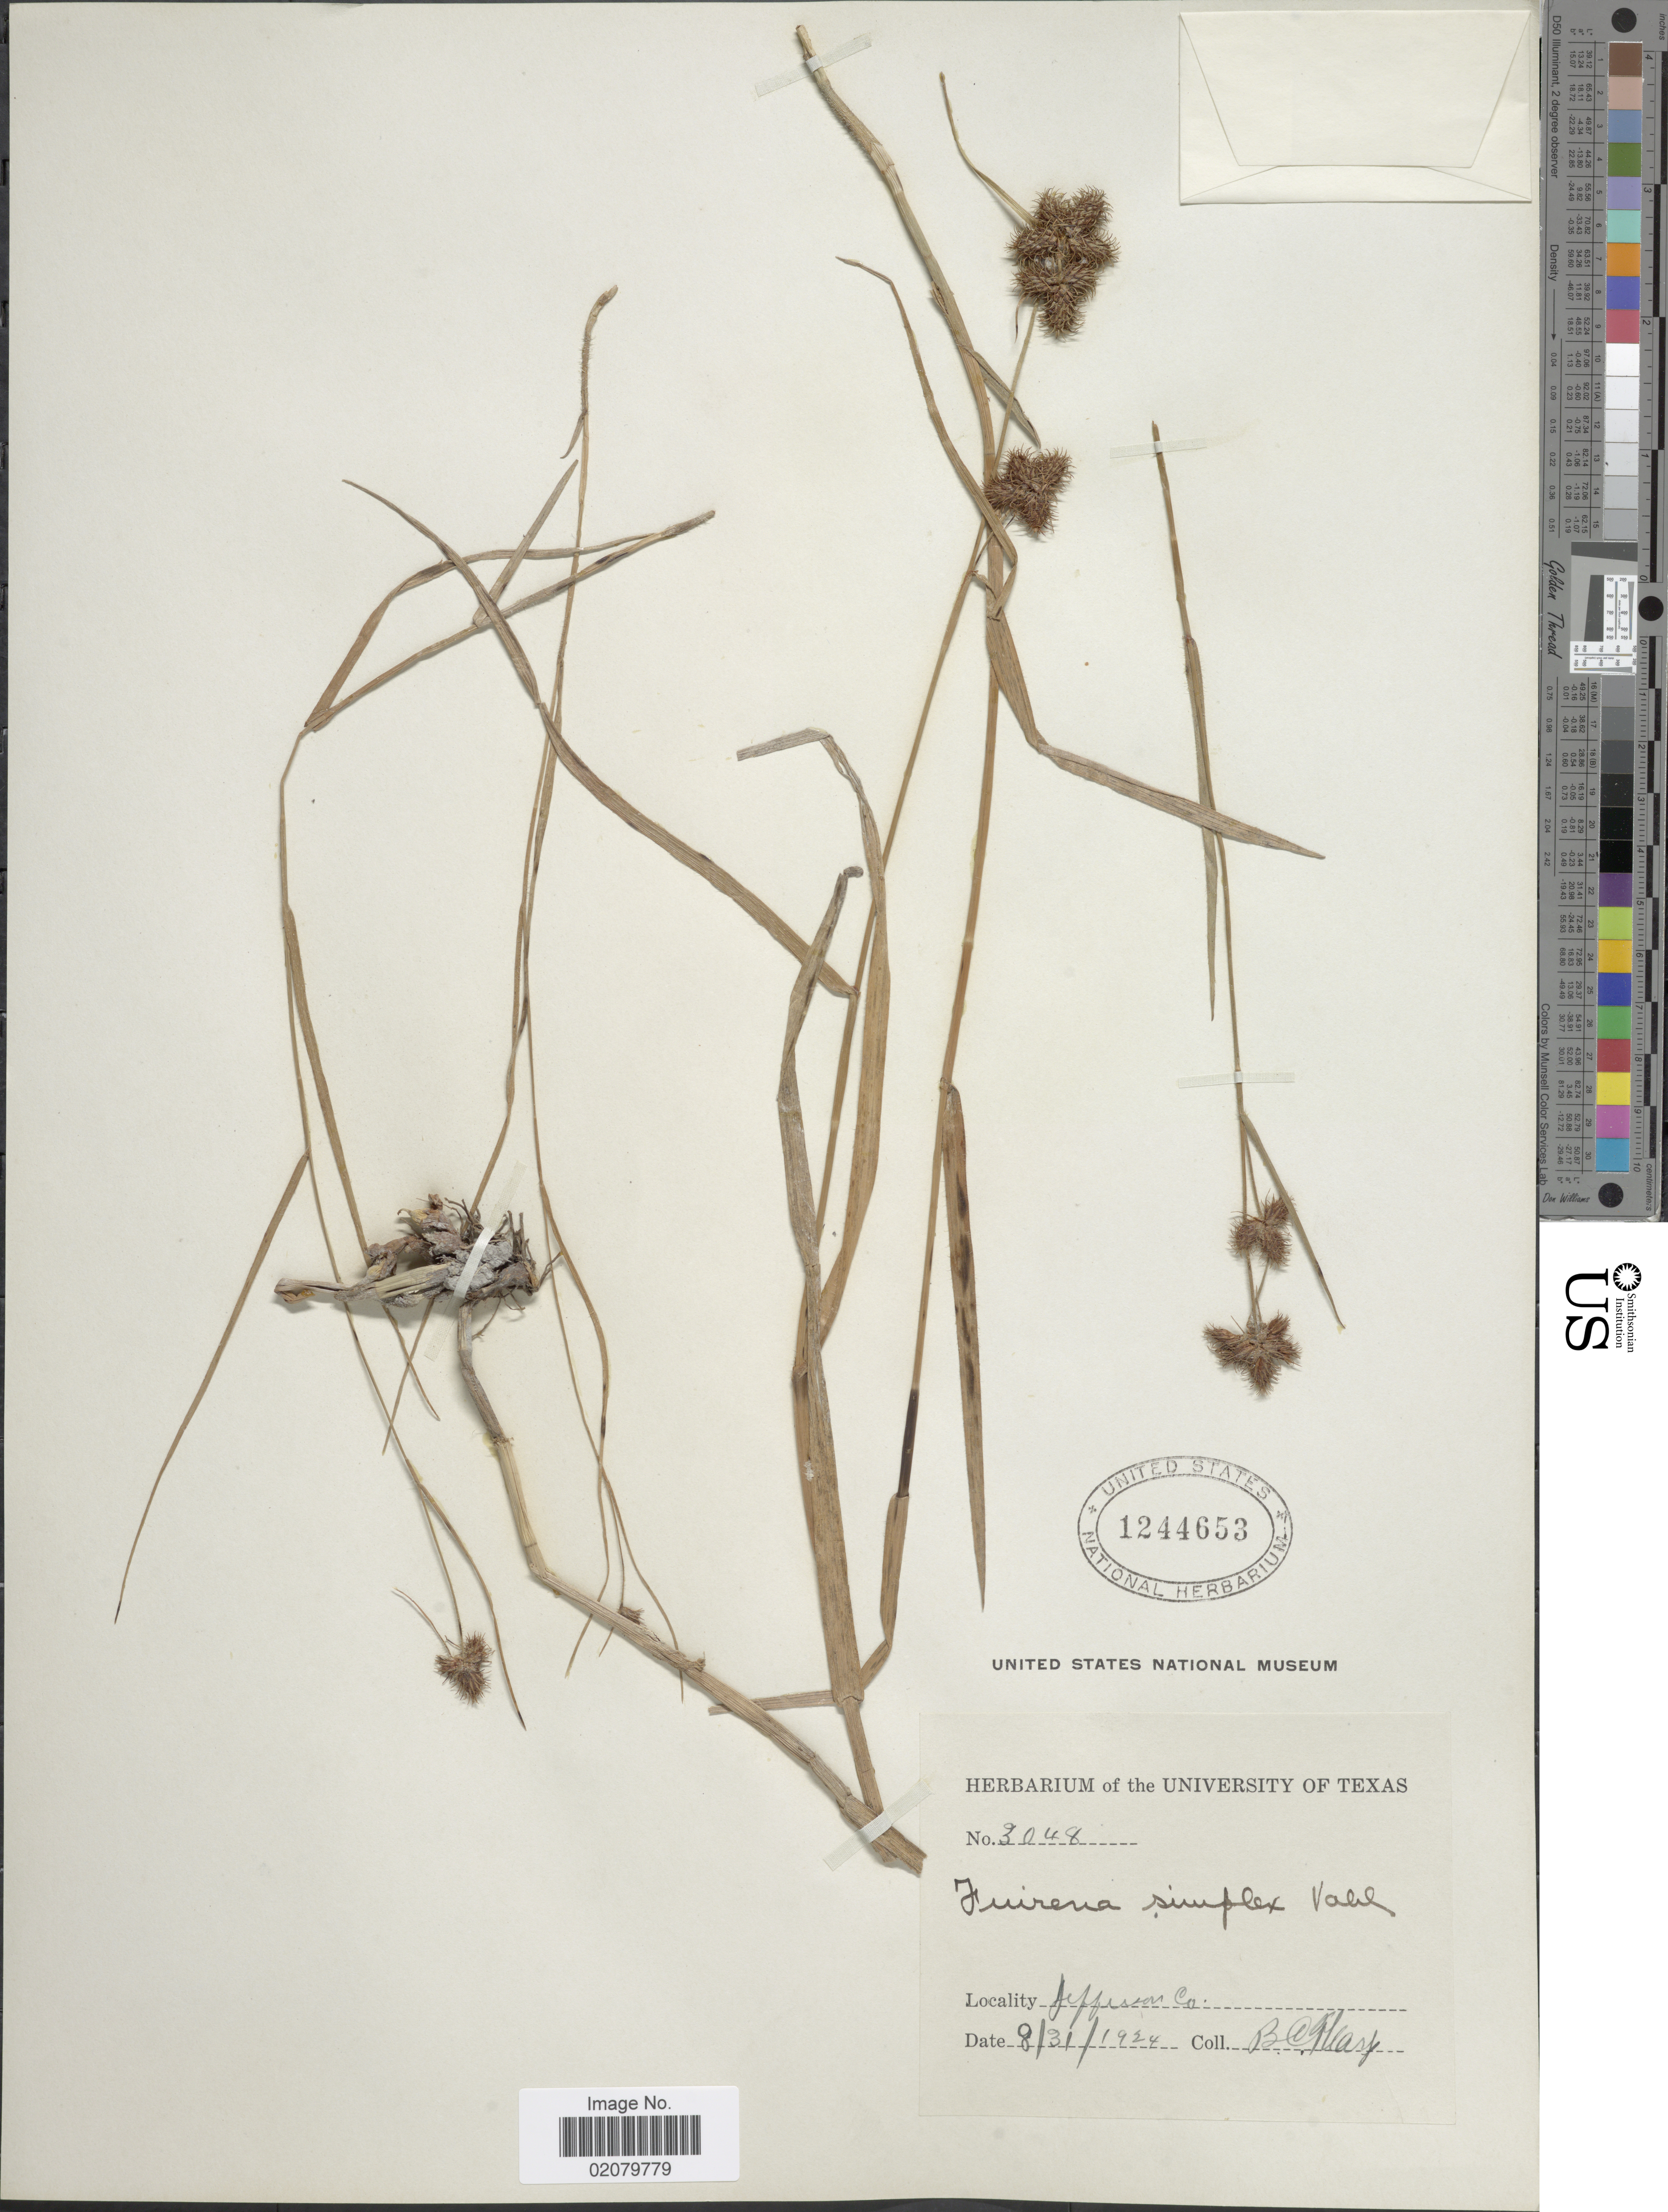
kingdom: Plantae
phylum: Tracheophyta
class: Liliopsida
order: Poales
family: Cyperaceae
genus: Fuirena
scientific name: Fuirena simplex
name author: Vahl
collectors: B. C. Tharp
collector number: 3048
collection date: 1924-08-31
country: United States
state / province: Texas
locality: Jefferson Co.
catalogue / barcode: US 1244653